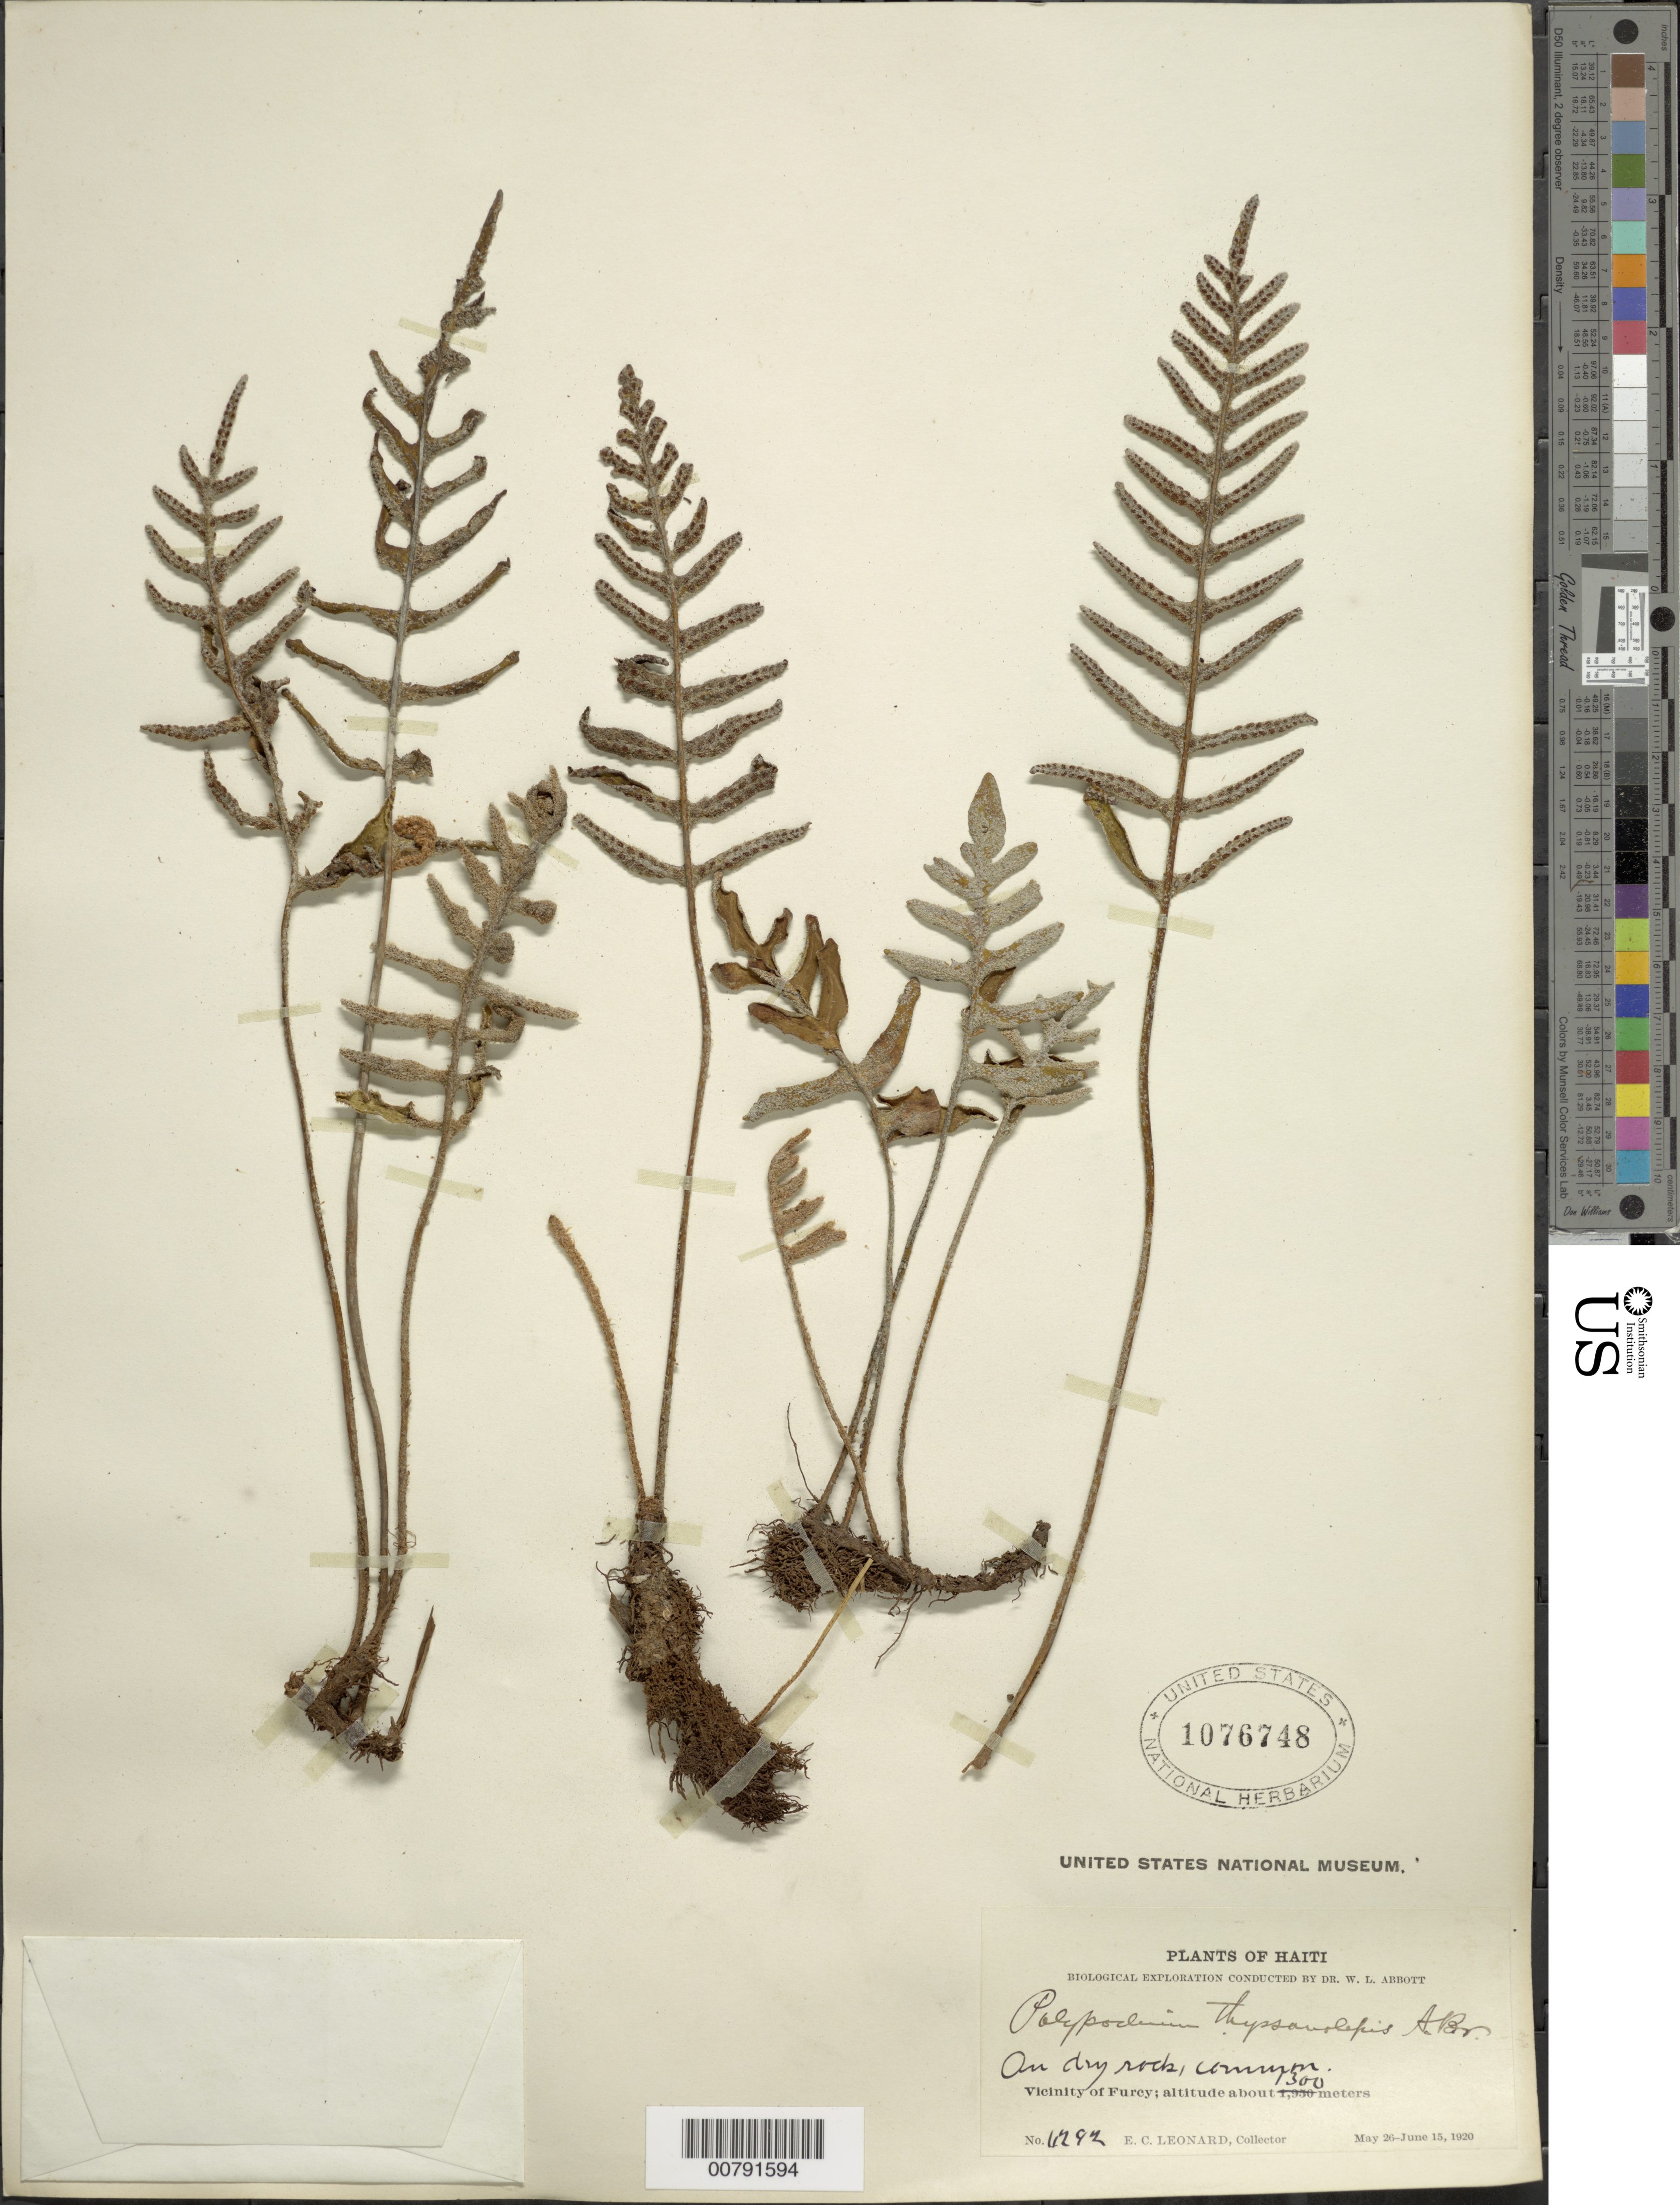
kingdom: Plantae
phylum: Tracheophyta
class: Polypodiopsida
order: Polypodiales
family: Polypodiaceae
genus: Pleopeltis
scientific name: Pleopeltis thyssanolepis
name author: (A. Braun ex Klotzsch) E.G. Andrews & Windham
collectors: E. C. Leonard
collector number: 4292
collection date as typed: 26 May 1920 15 Jun 1920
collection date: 1920-05-26/1920-06-15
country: Haiti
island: Hispaniola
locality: Furcy vicinity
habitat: On dry rock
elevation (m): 1300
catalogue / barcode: US 1076748